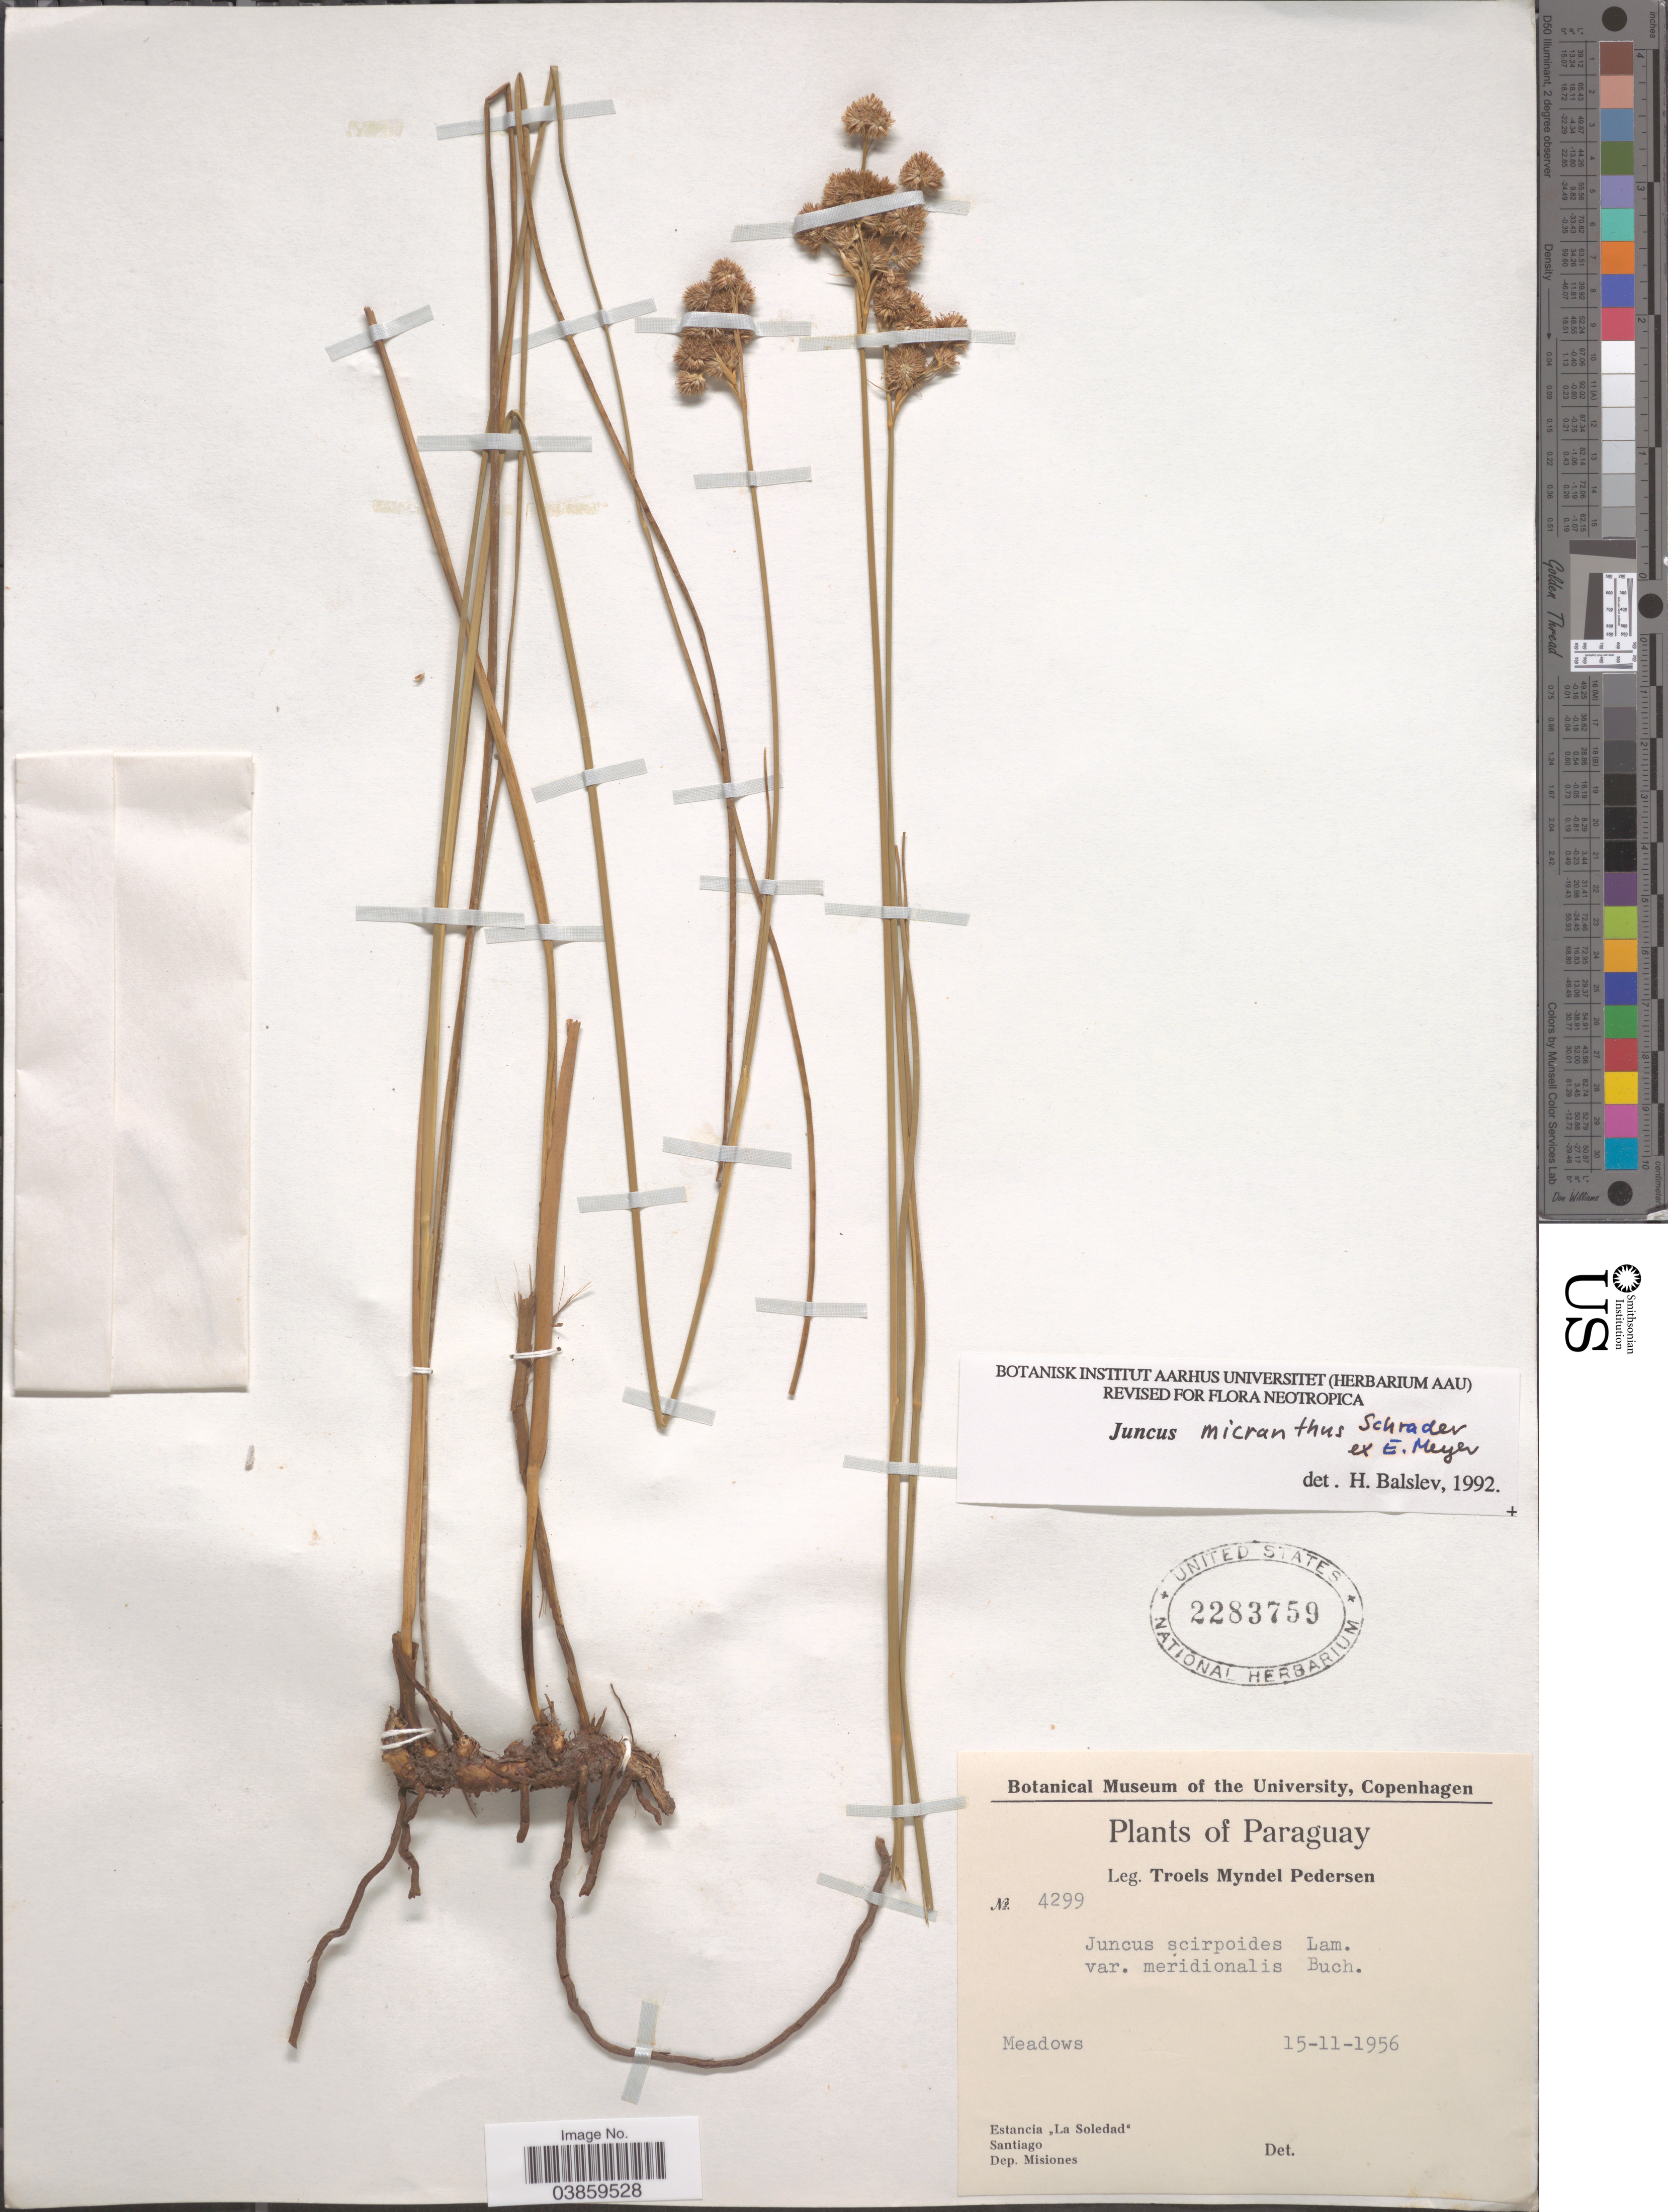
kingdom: Plantae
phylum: Tracheophyta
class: Liliopsida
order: Poales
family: Juncaceae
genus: Juncus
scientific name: Juncus micranthus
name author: Schrad. ex E. Mey.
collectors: T. Pederson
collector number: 4299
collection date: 1956-11-15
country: Paraguay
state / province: Misiones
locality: Estancia ,,La Soledad'. Santiago. Dep. Misiones.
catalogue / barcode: US 2283759